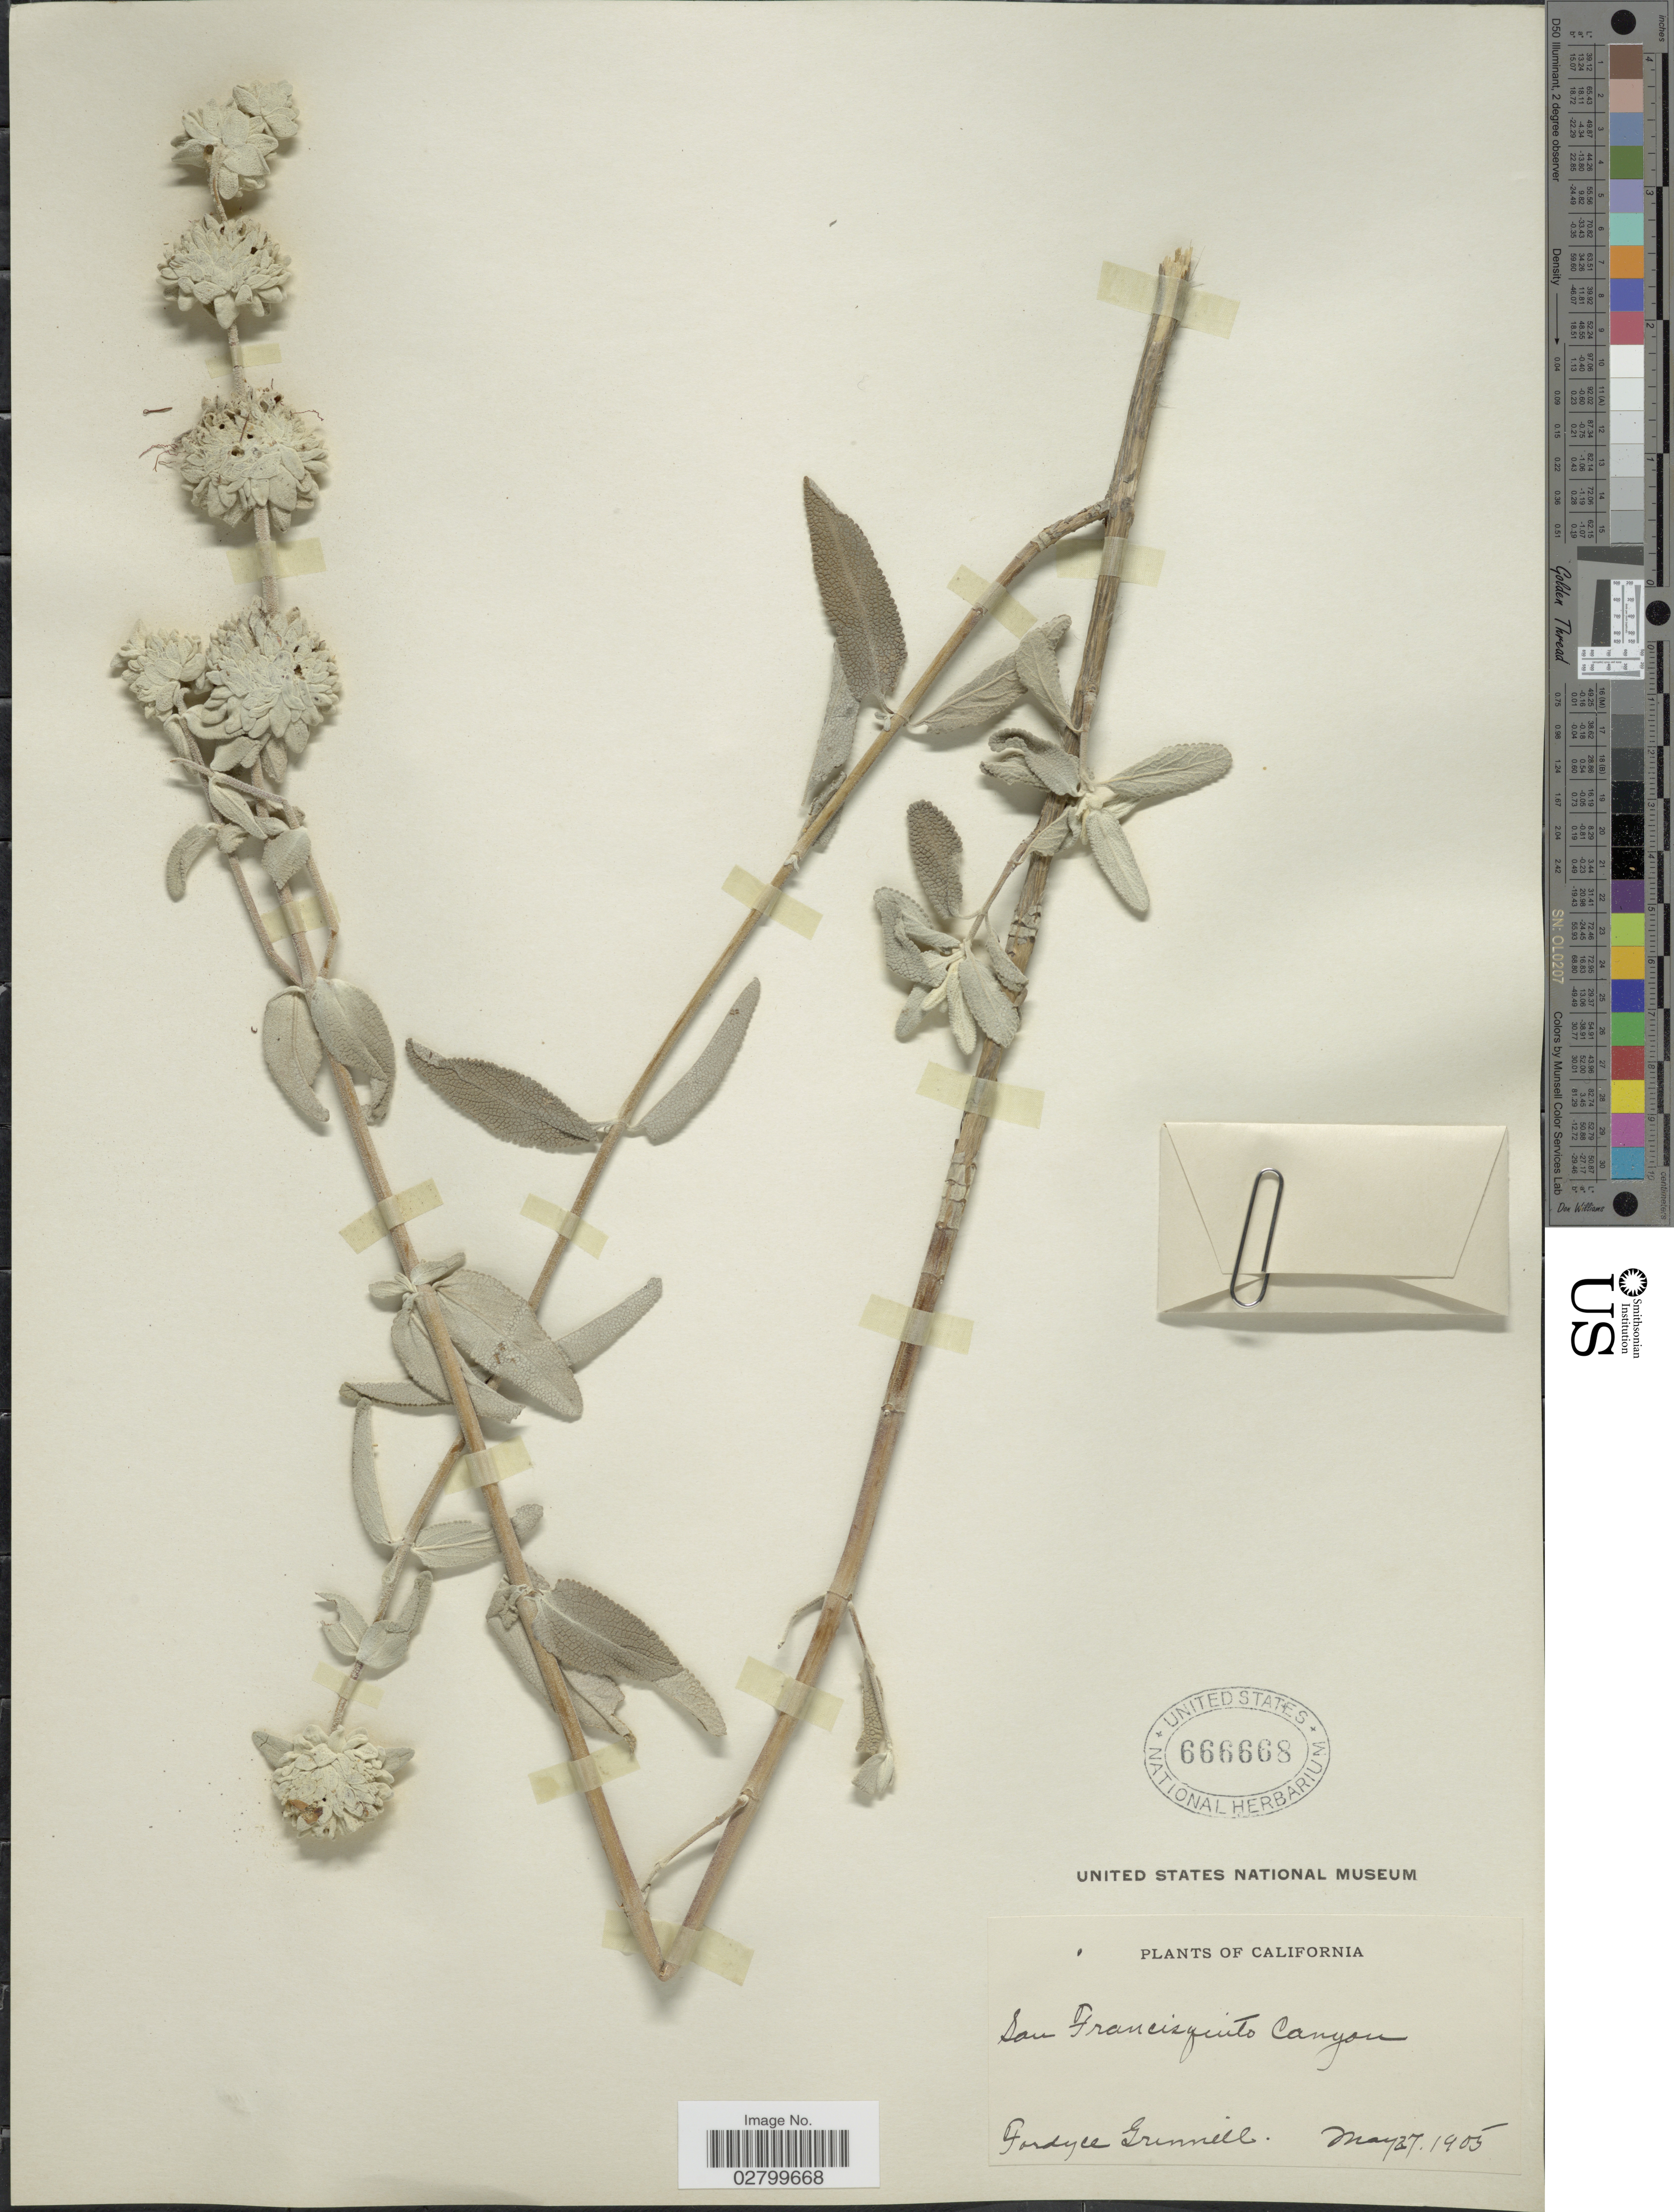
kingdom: Plantae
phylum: Tracheophyta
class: Magnoliopsida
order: Lamiales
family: Lamiaceae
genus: Salvia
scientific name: Salvia leucophylla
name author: Greene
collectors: F. Grinnell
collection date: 1905-05-27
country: United States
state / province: California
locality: San Francisquito Canyon.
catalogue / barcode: US 666668